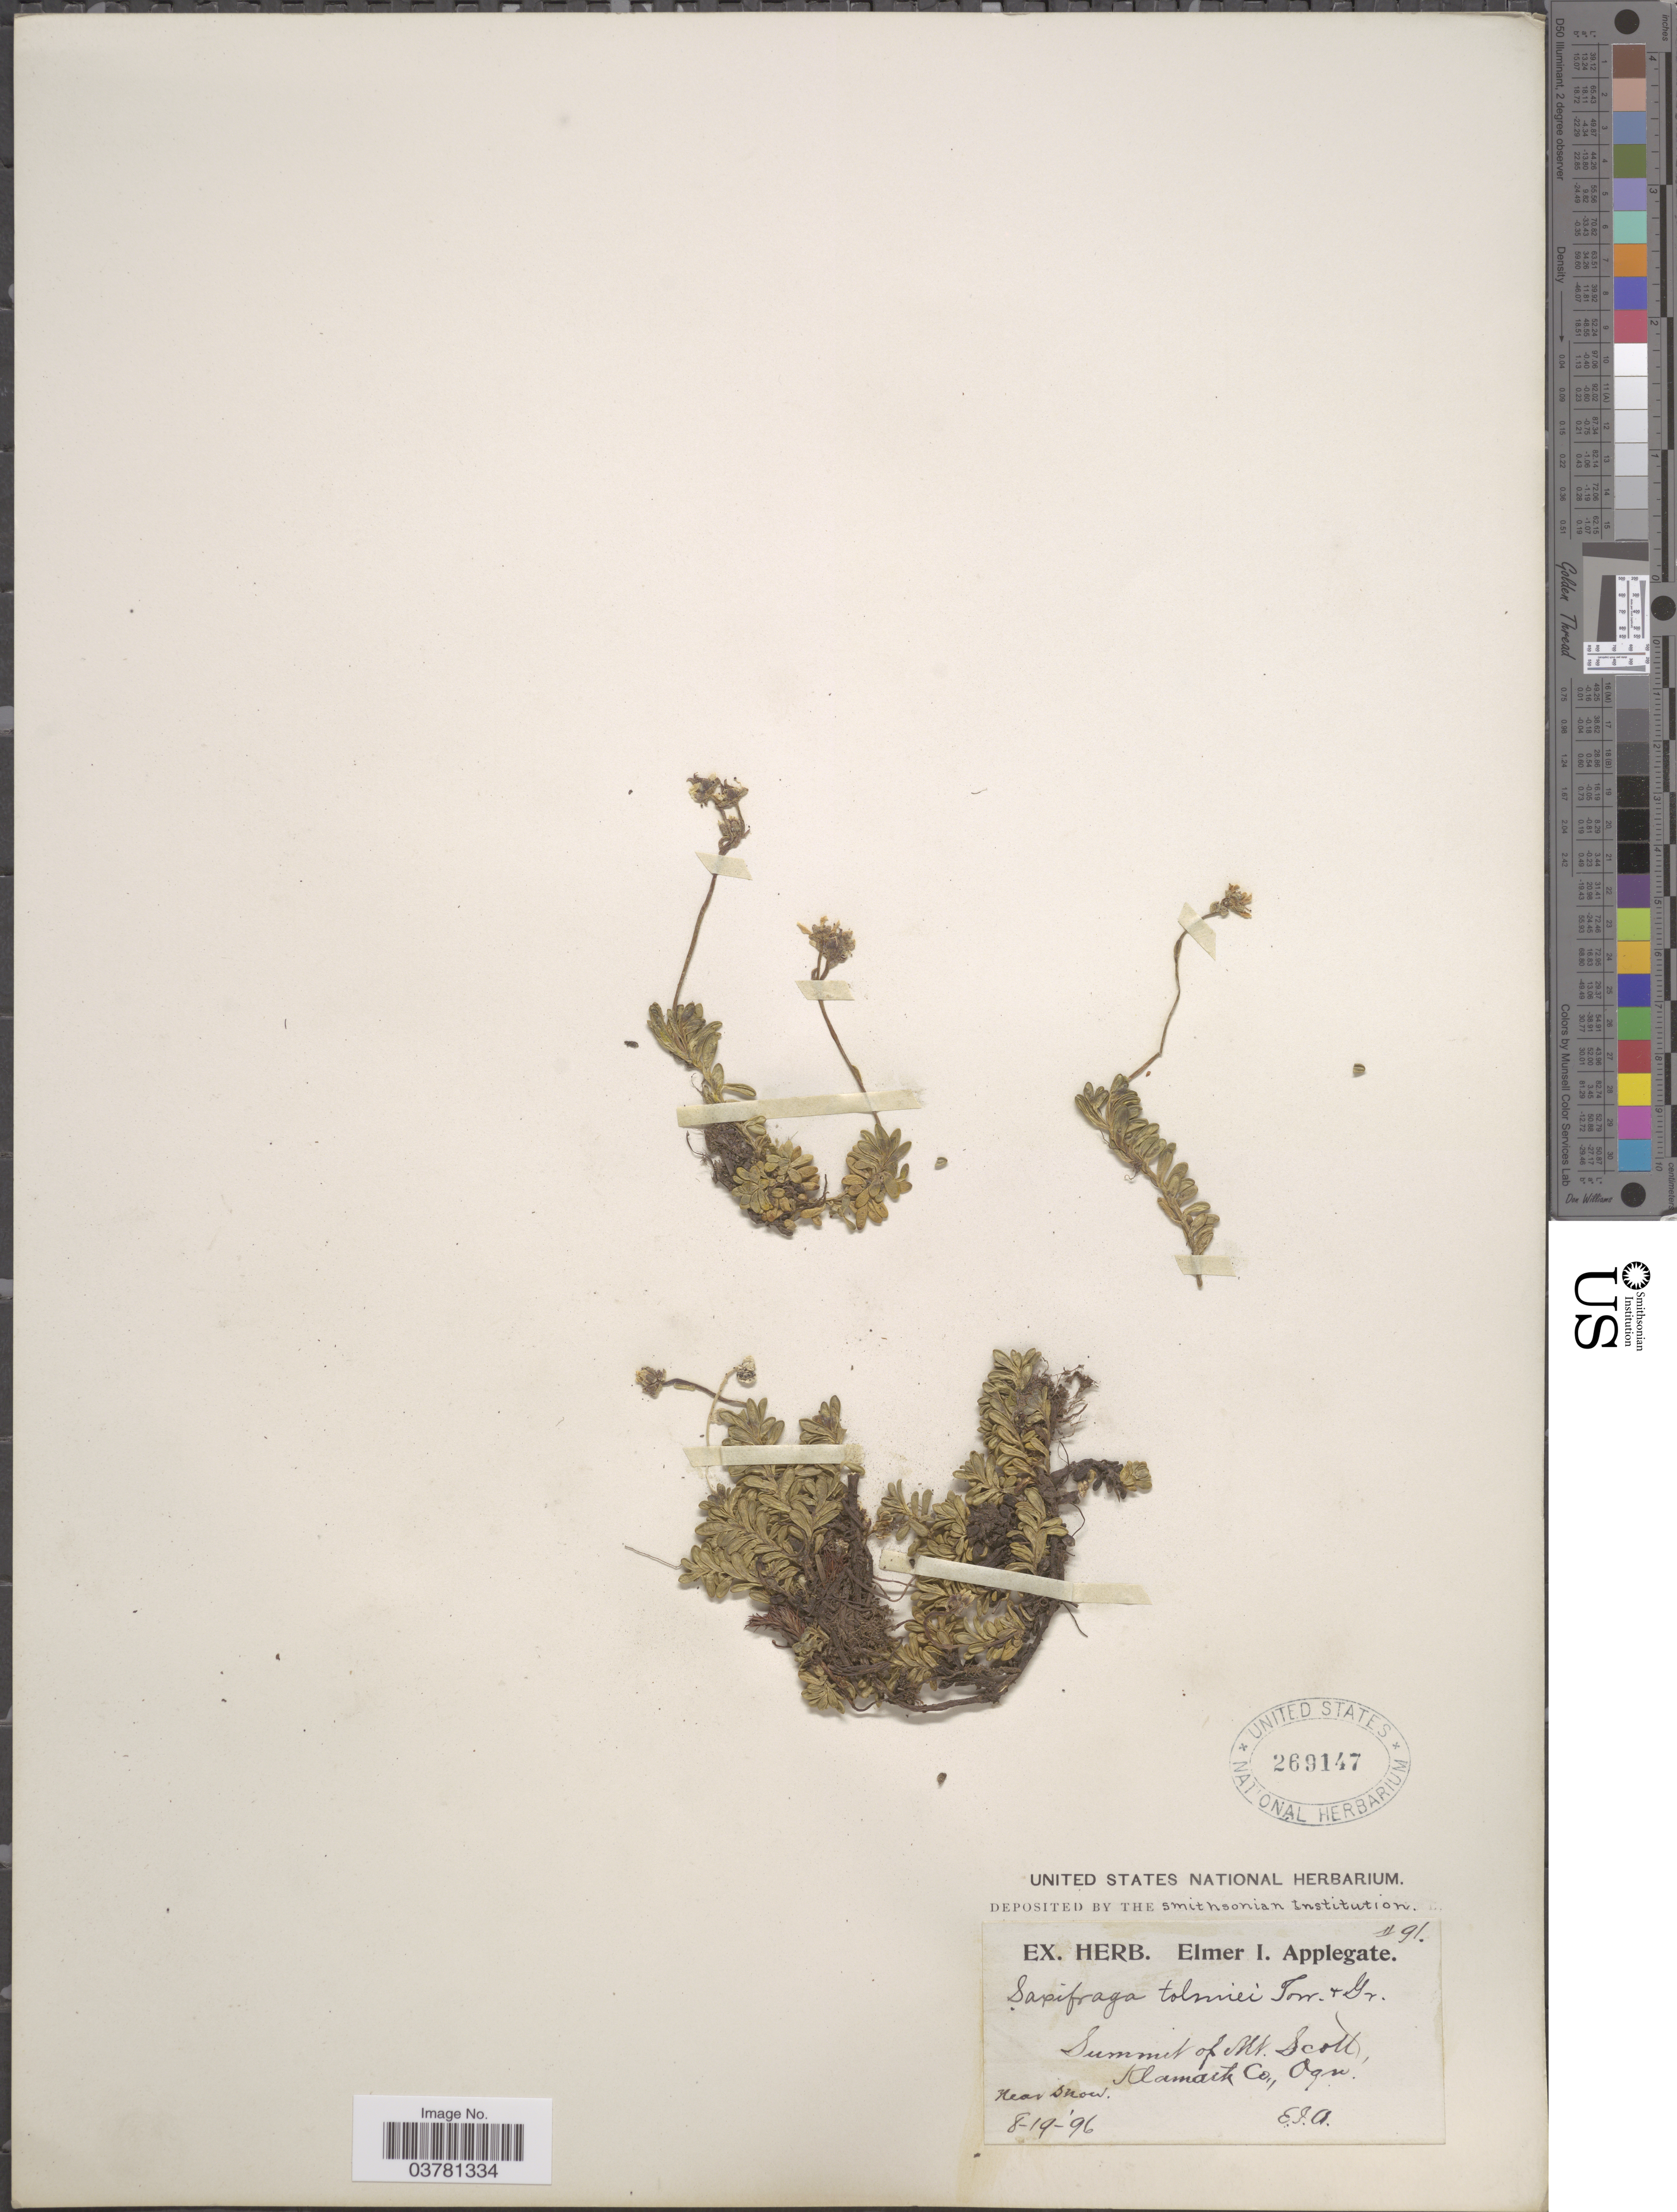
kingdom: Plantae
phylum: Tracheophyta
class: Magnoliopsida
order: Saxifragales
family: Saxifragaceae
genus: Micranthes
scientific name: Micranthes tolmiei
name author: (Torr. & A. Gray) Brouillet & Gornall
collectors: E. I. Applegate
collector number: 91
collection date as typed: Transcribed d/m/y: 19/8/96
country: United States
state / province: Oregon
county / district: Klamath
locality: Summit of Mt. Scott, Klamath Co.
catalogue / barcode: US 269147